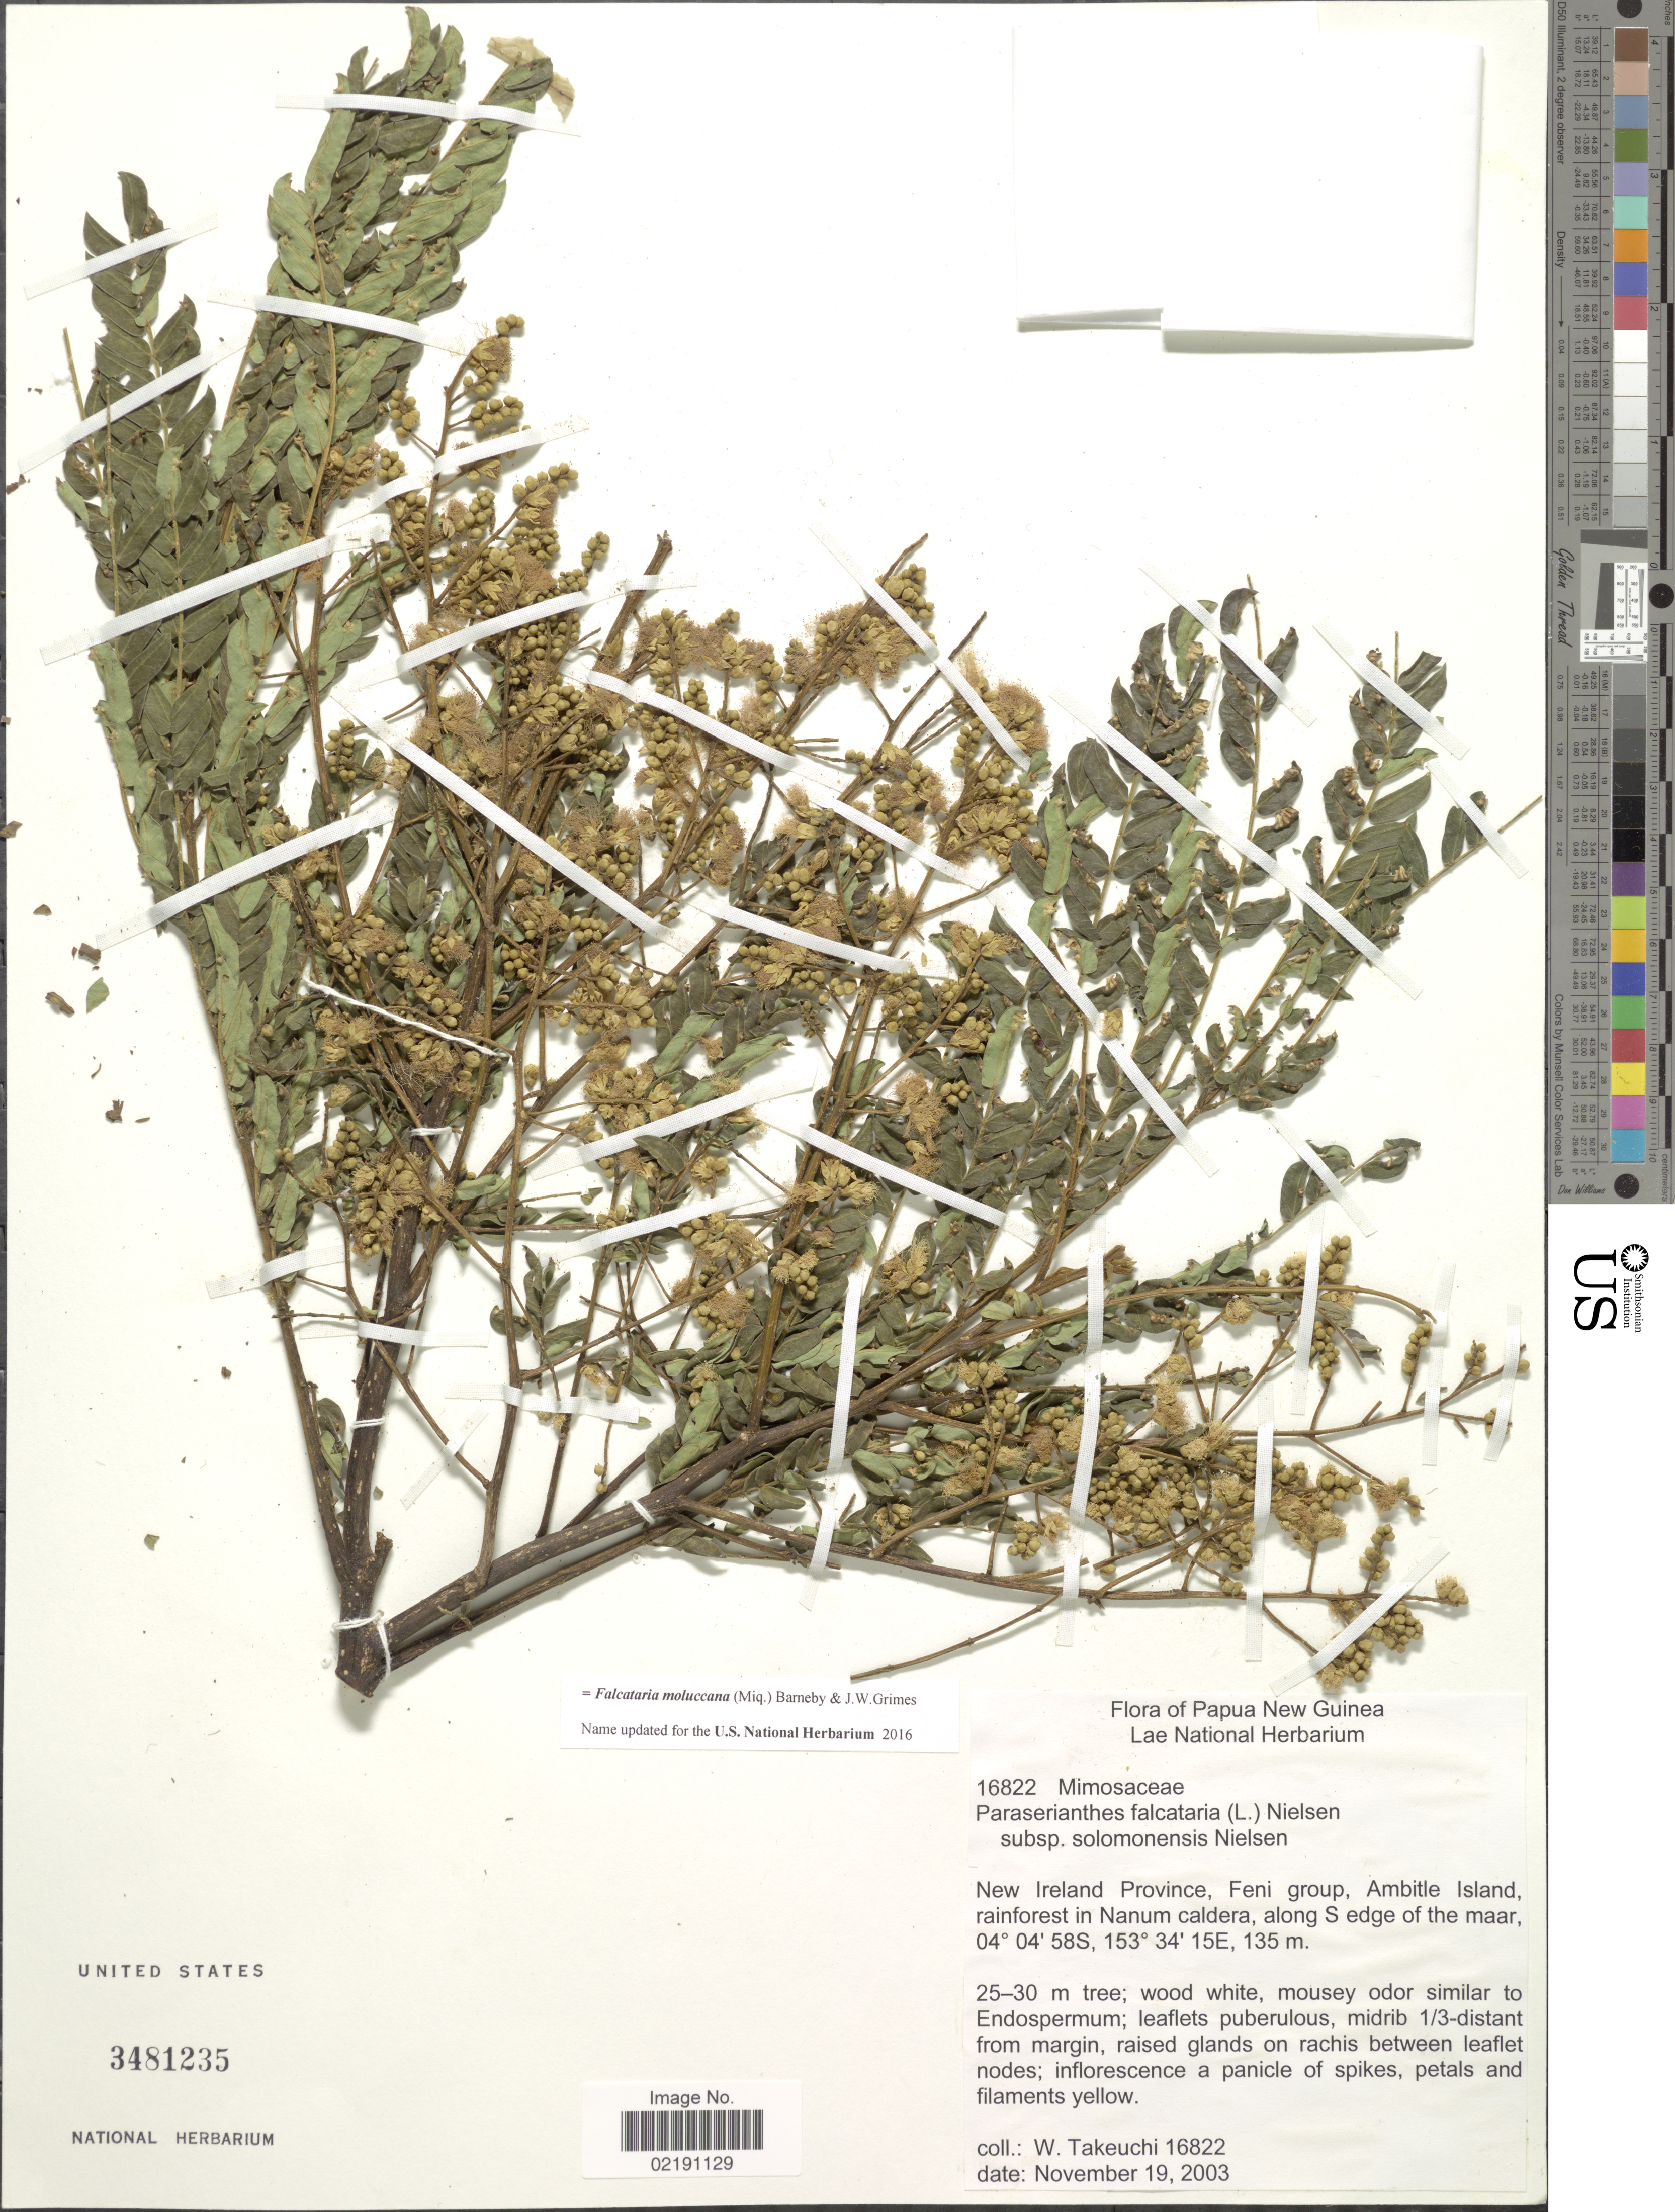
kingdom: Plantae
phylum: Tracheophyta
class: Magnoliopsida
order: Fabales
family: Fabaceae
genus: Falcataria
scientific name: Falcataria moluccana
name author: (Miq.) Barneby & Grimes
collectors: W. Takeuchi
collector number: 16822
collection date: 2003-11-19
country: Papua New Guinea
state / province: New Ireland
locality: New Ireland Province, Feni group, Ambitle Island, rainforest in Nanum caldera, along S edge of the maar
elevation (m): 135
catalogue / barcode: US 3481235